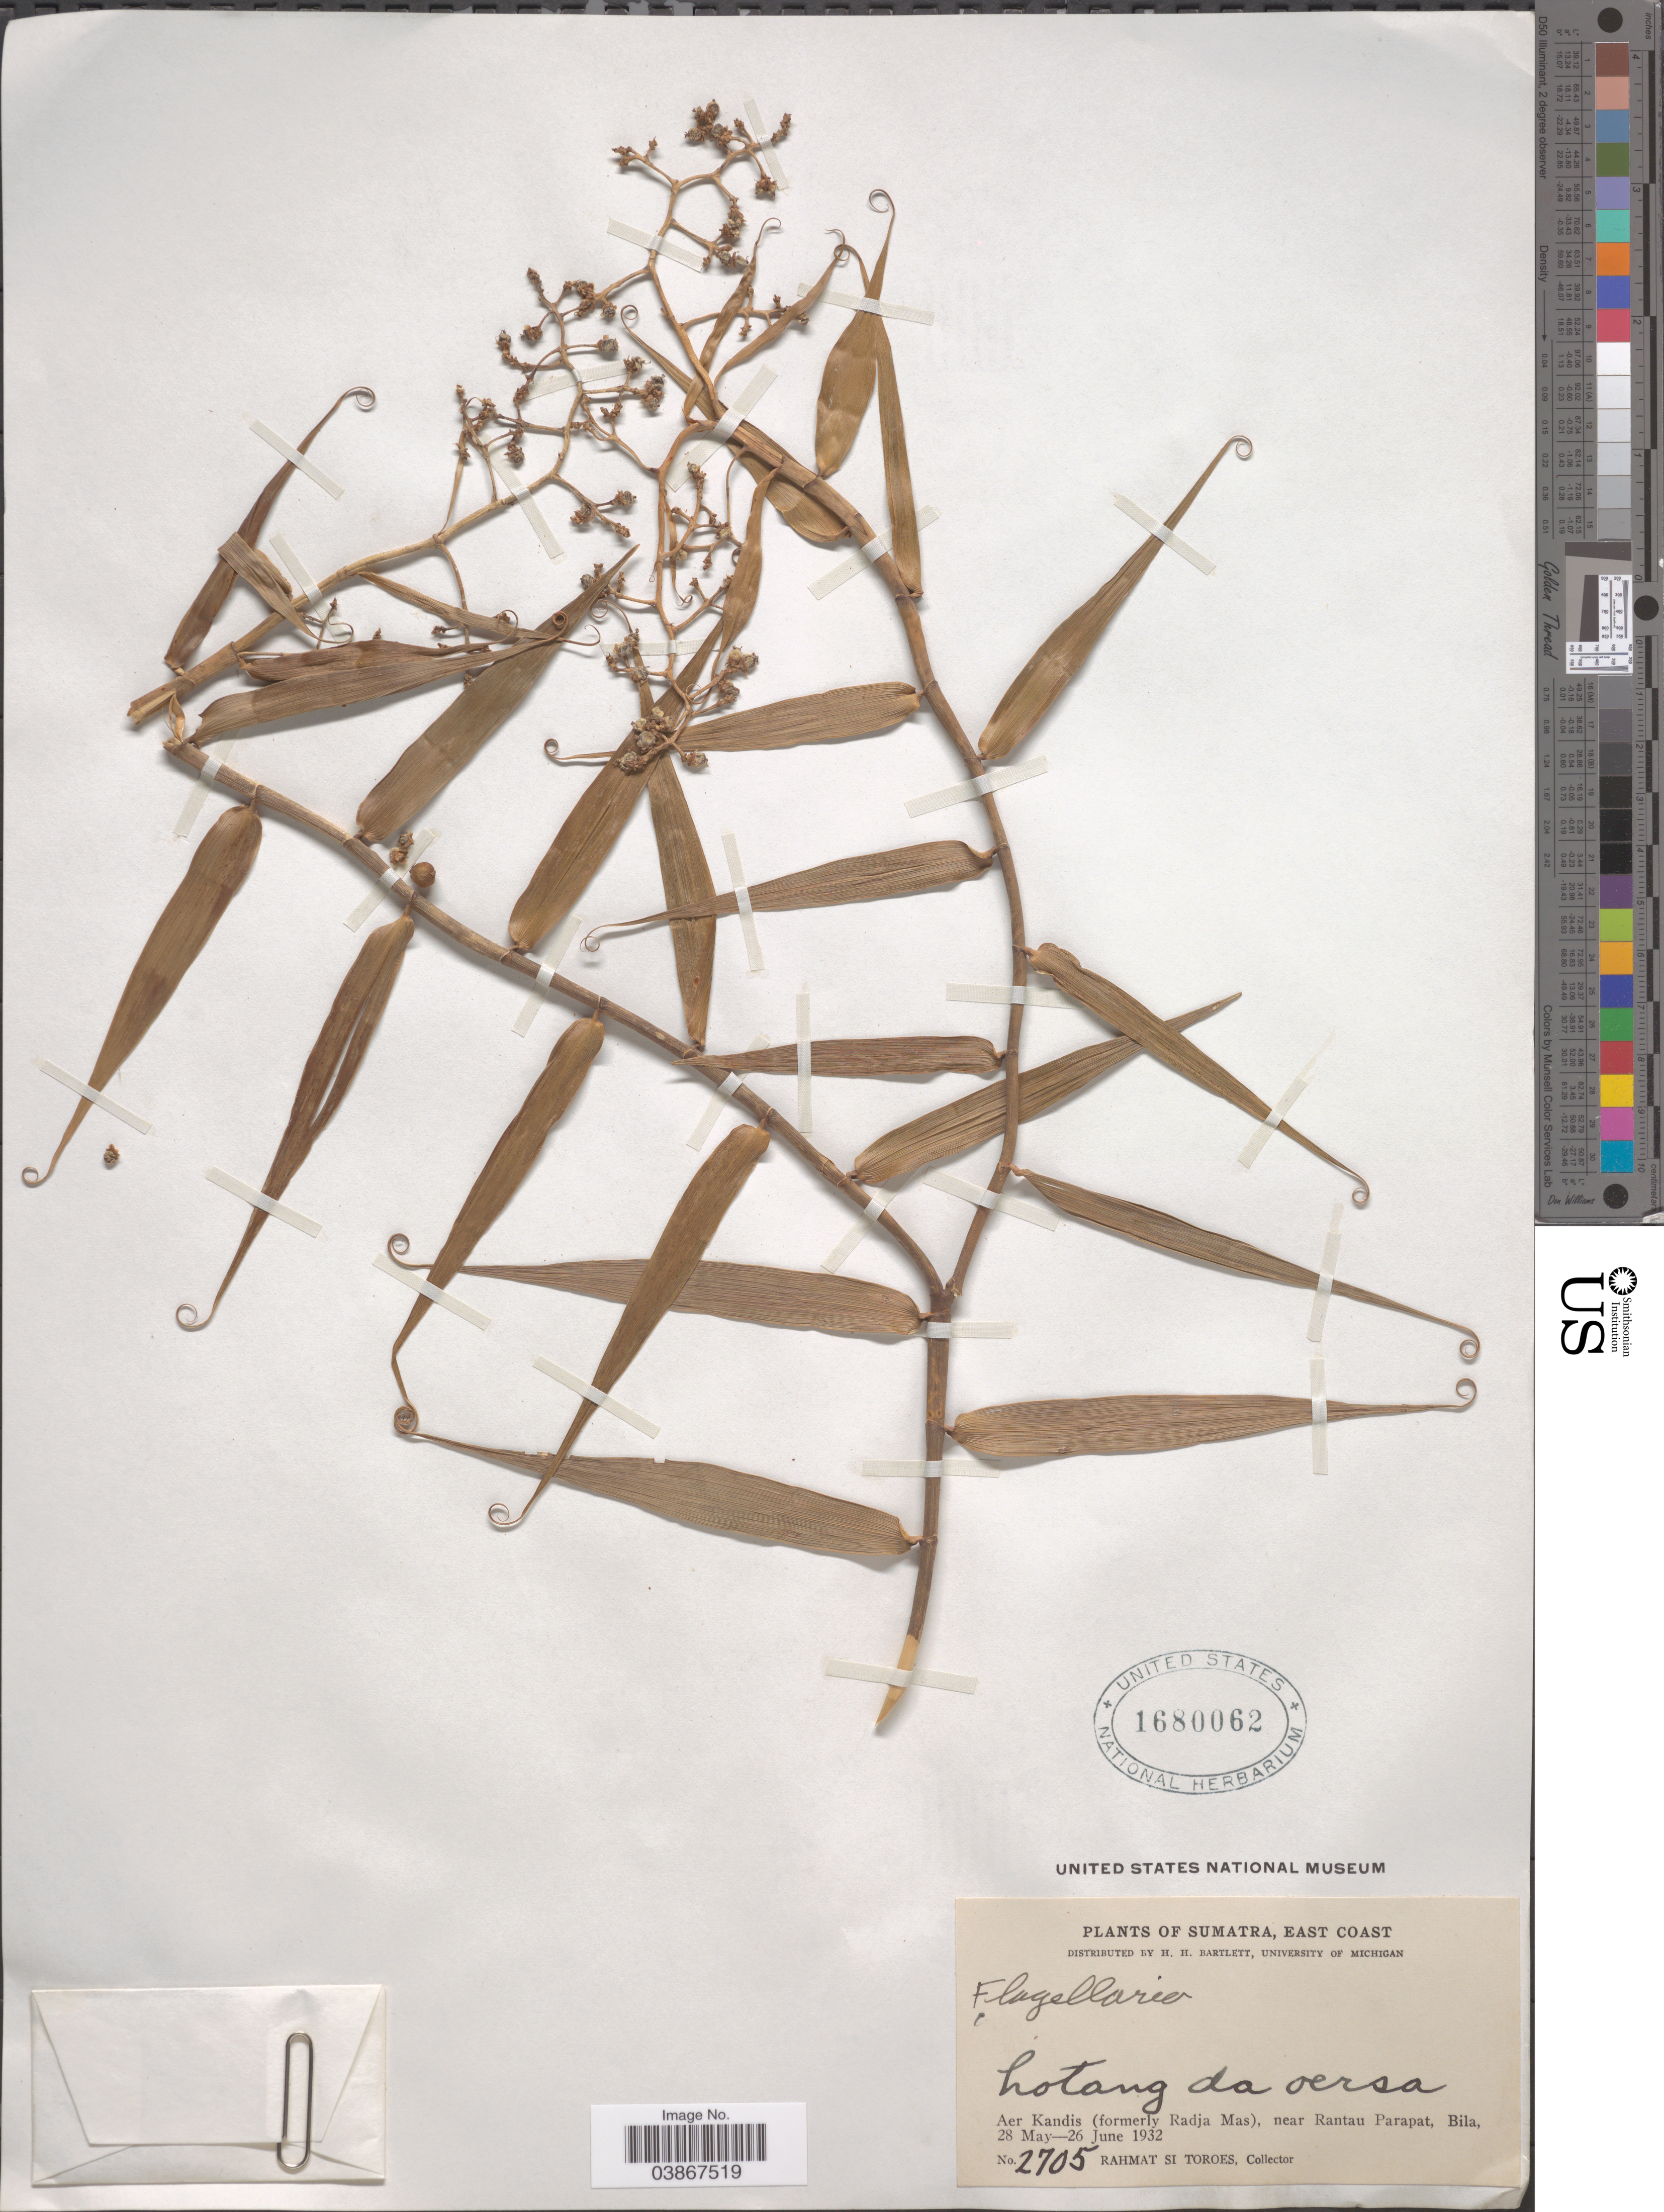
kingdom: Plantae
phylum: Tracheophyta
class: Liliopsida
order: Poales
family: Flagellariaceae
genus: Flagellaria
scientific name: Flagellaria sp.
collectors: Rahmat Si Boeea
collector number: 2705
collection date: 1932-05-28/1932-06-26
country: Indonesia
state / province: Sumatra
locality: East Coast. Aer Kandis (formerly Radja Mas), near Rantau Parapat, Bila.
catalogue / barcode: US 1680062